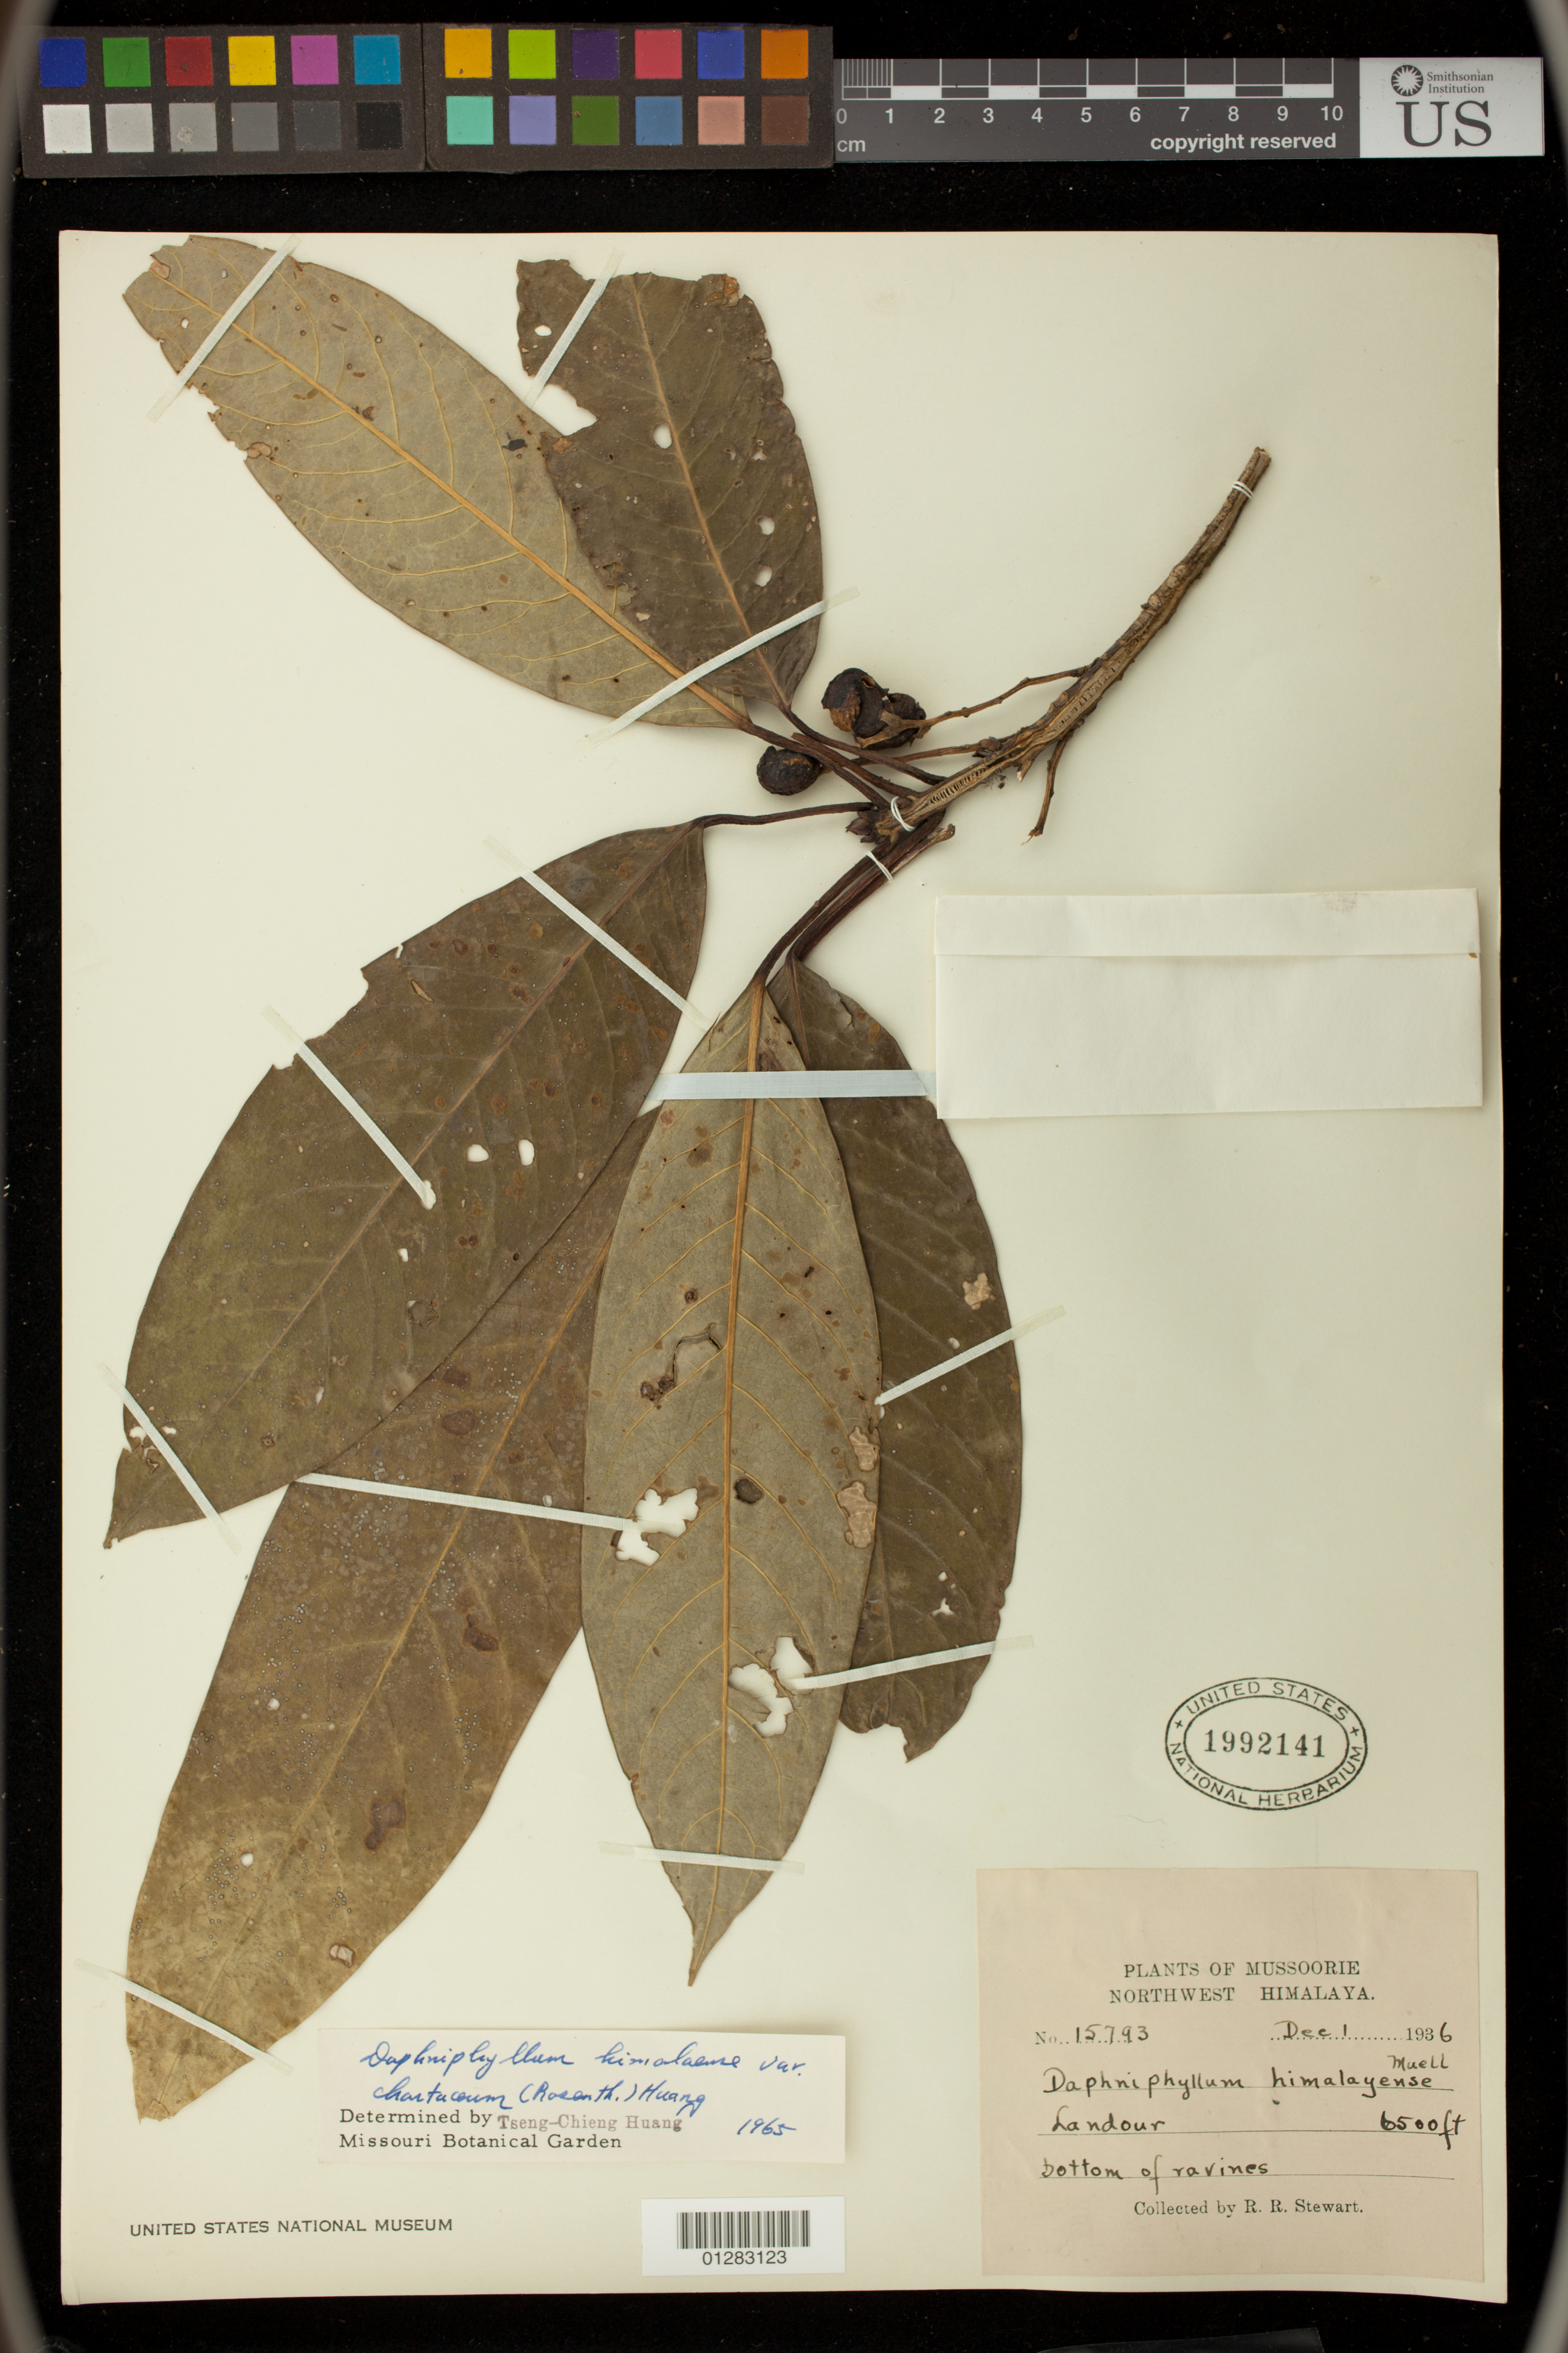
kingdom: Plantae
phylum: Tracheophyta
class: Magnoliopsida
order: Saxifragales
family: Daphniphyllaceae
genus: Daphniphyllum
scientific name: Daphniphyllum himalayense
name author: (Benth.) Müll. Arg.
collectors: R. R. Stewart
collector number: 15793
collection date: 1936-12-01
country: India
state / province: Uttarakhand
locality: Mussoorie, Landour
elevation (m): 1981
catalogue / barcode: US 1992141